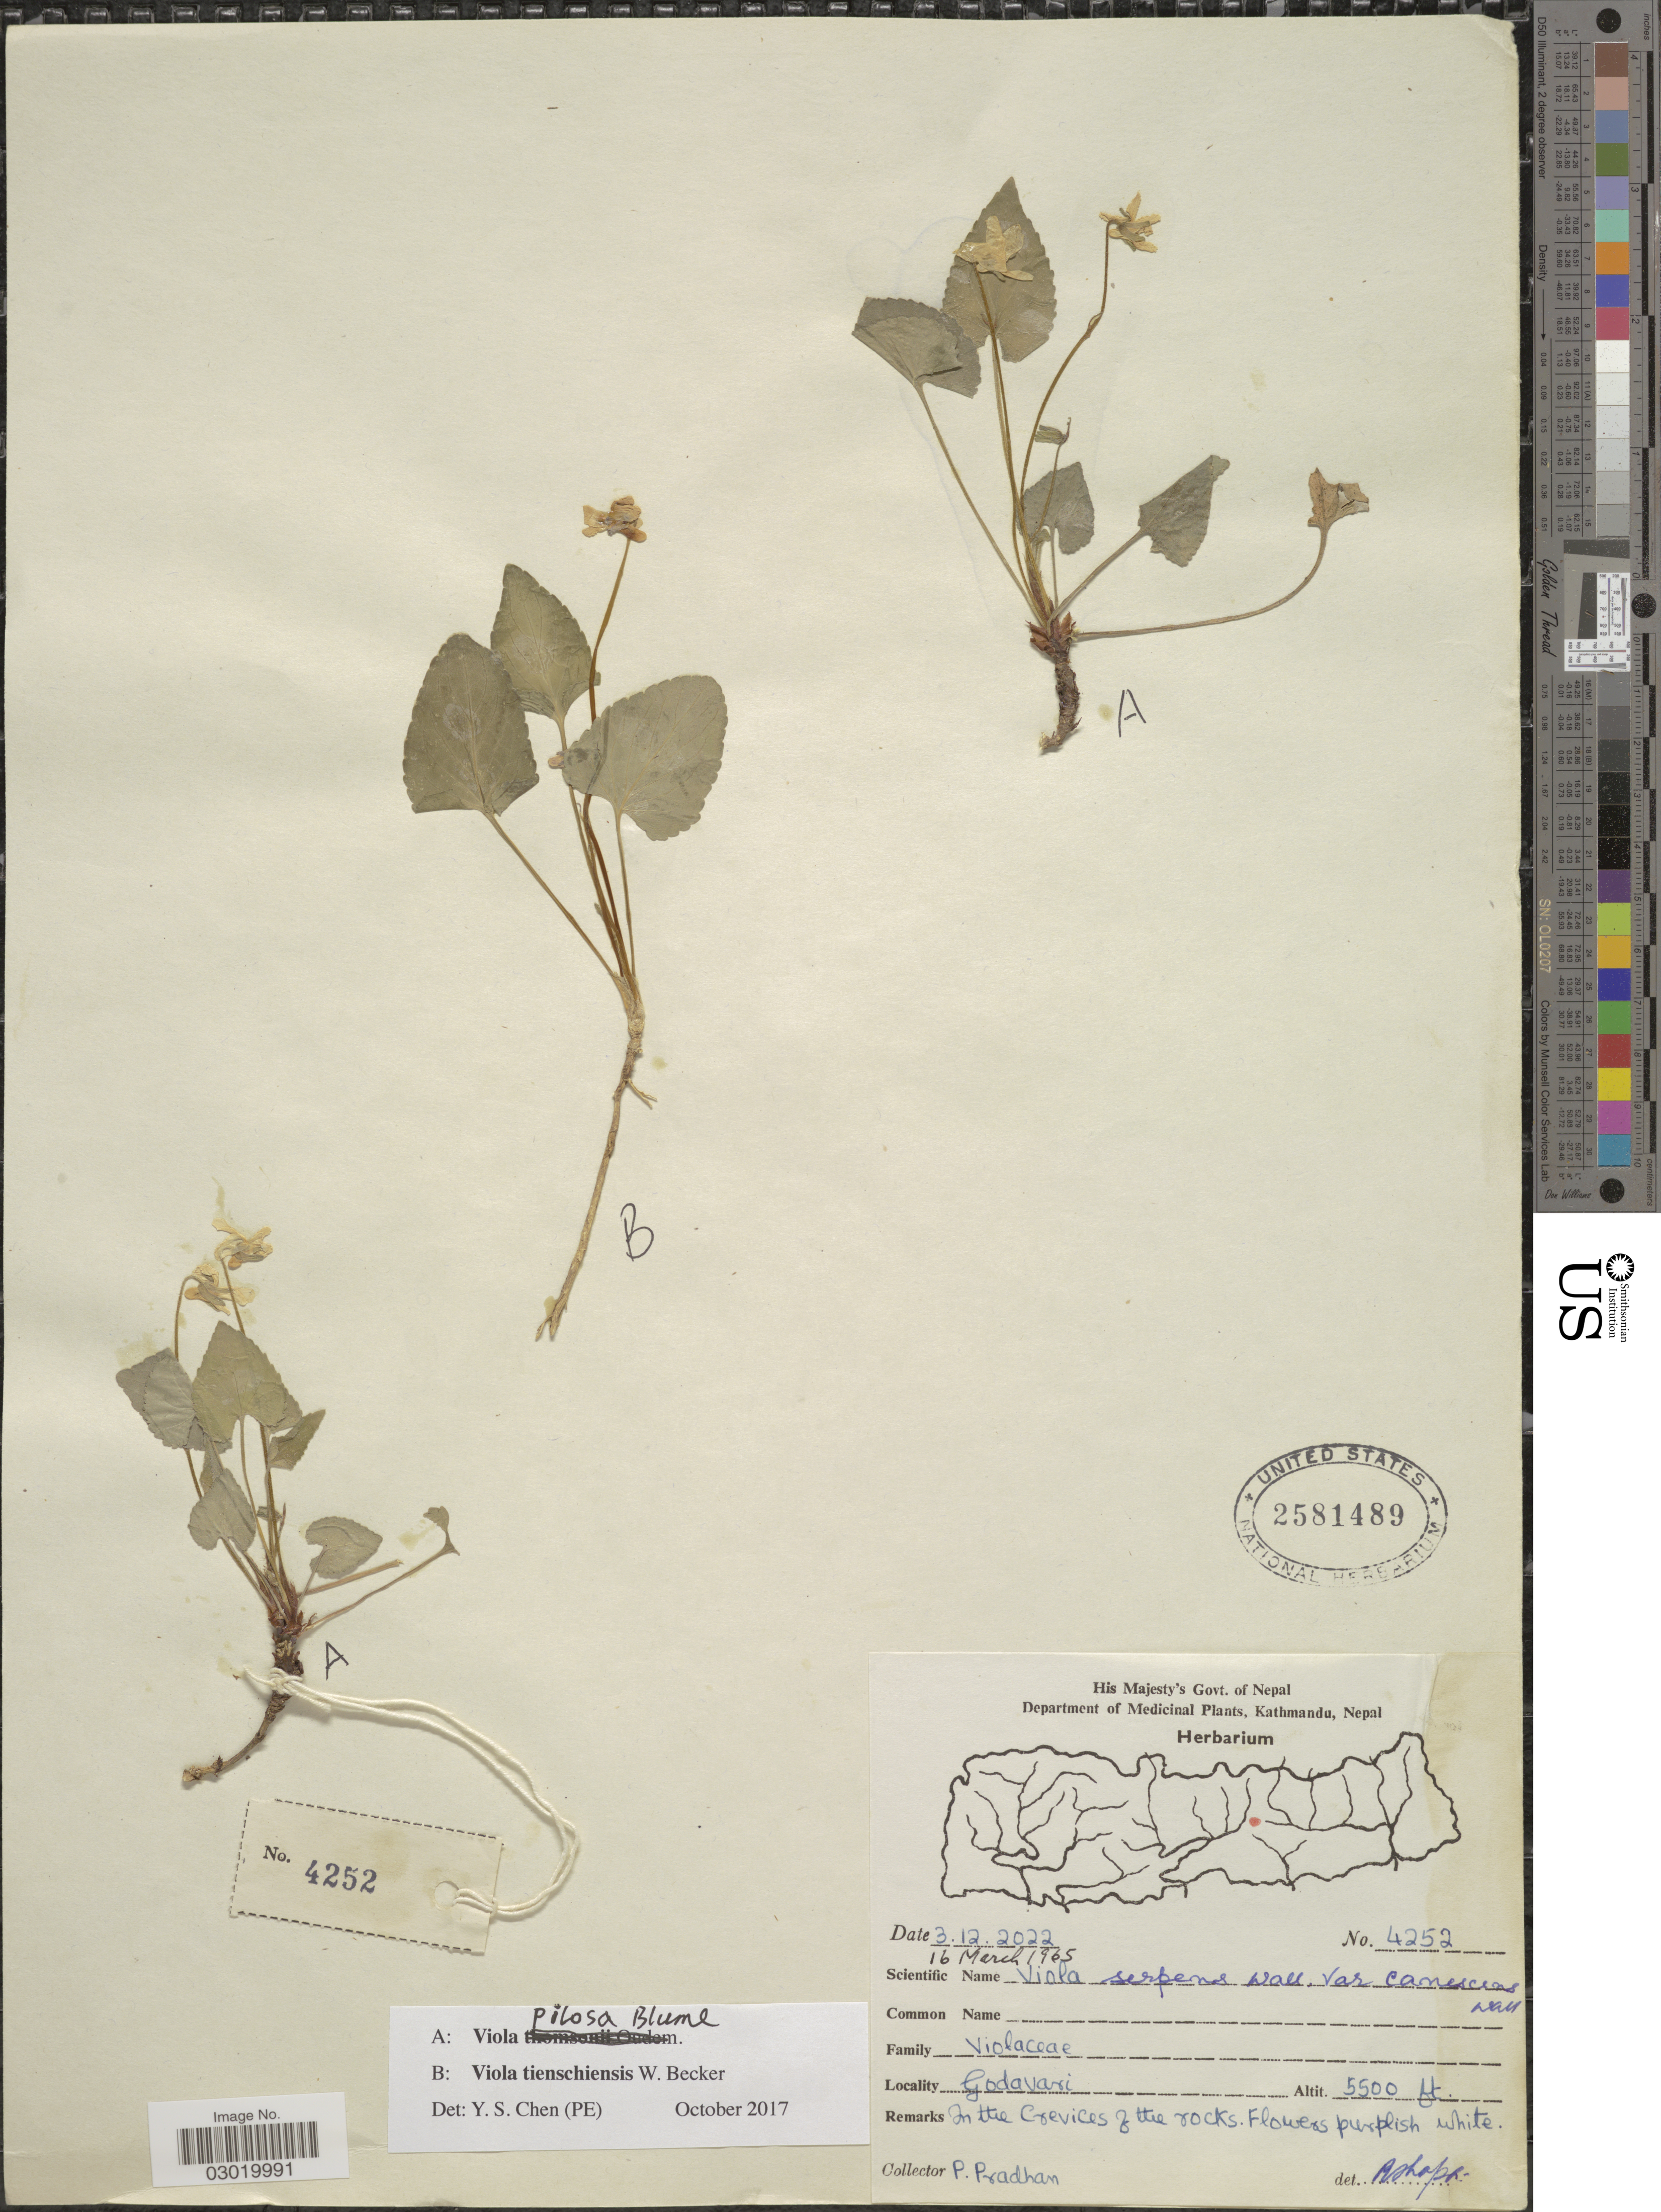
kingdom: Plantae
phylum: Tracheophyta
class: Magnoliopsida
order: Malpighiales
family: Violaceae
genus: Viola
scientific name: Viola pilosa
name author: Blume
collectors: P. Pradhan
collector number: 4252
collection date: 1965-03-16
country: Nepal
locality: Godavari.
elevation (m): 1676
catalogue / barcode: US 2581489